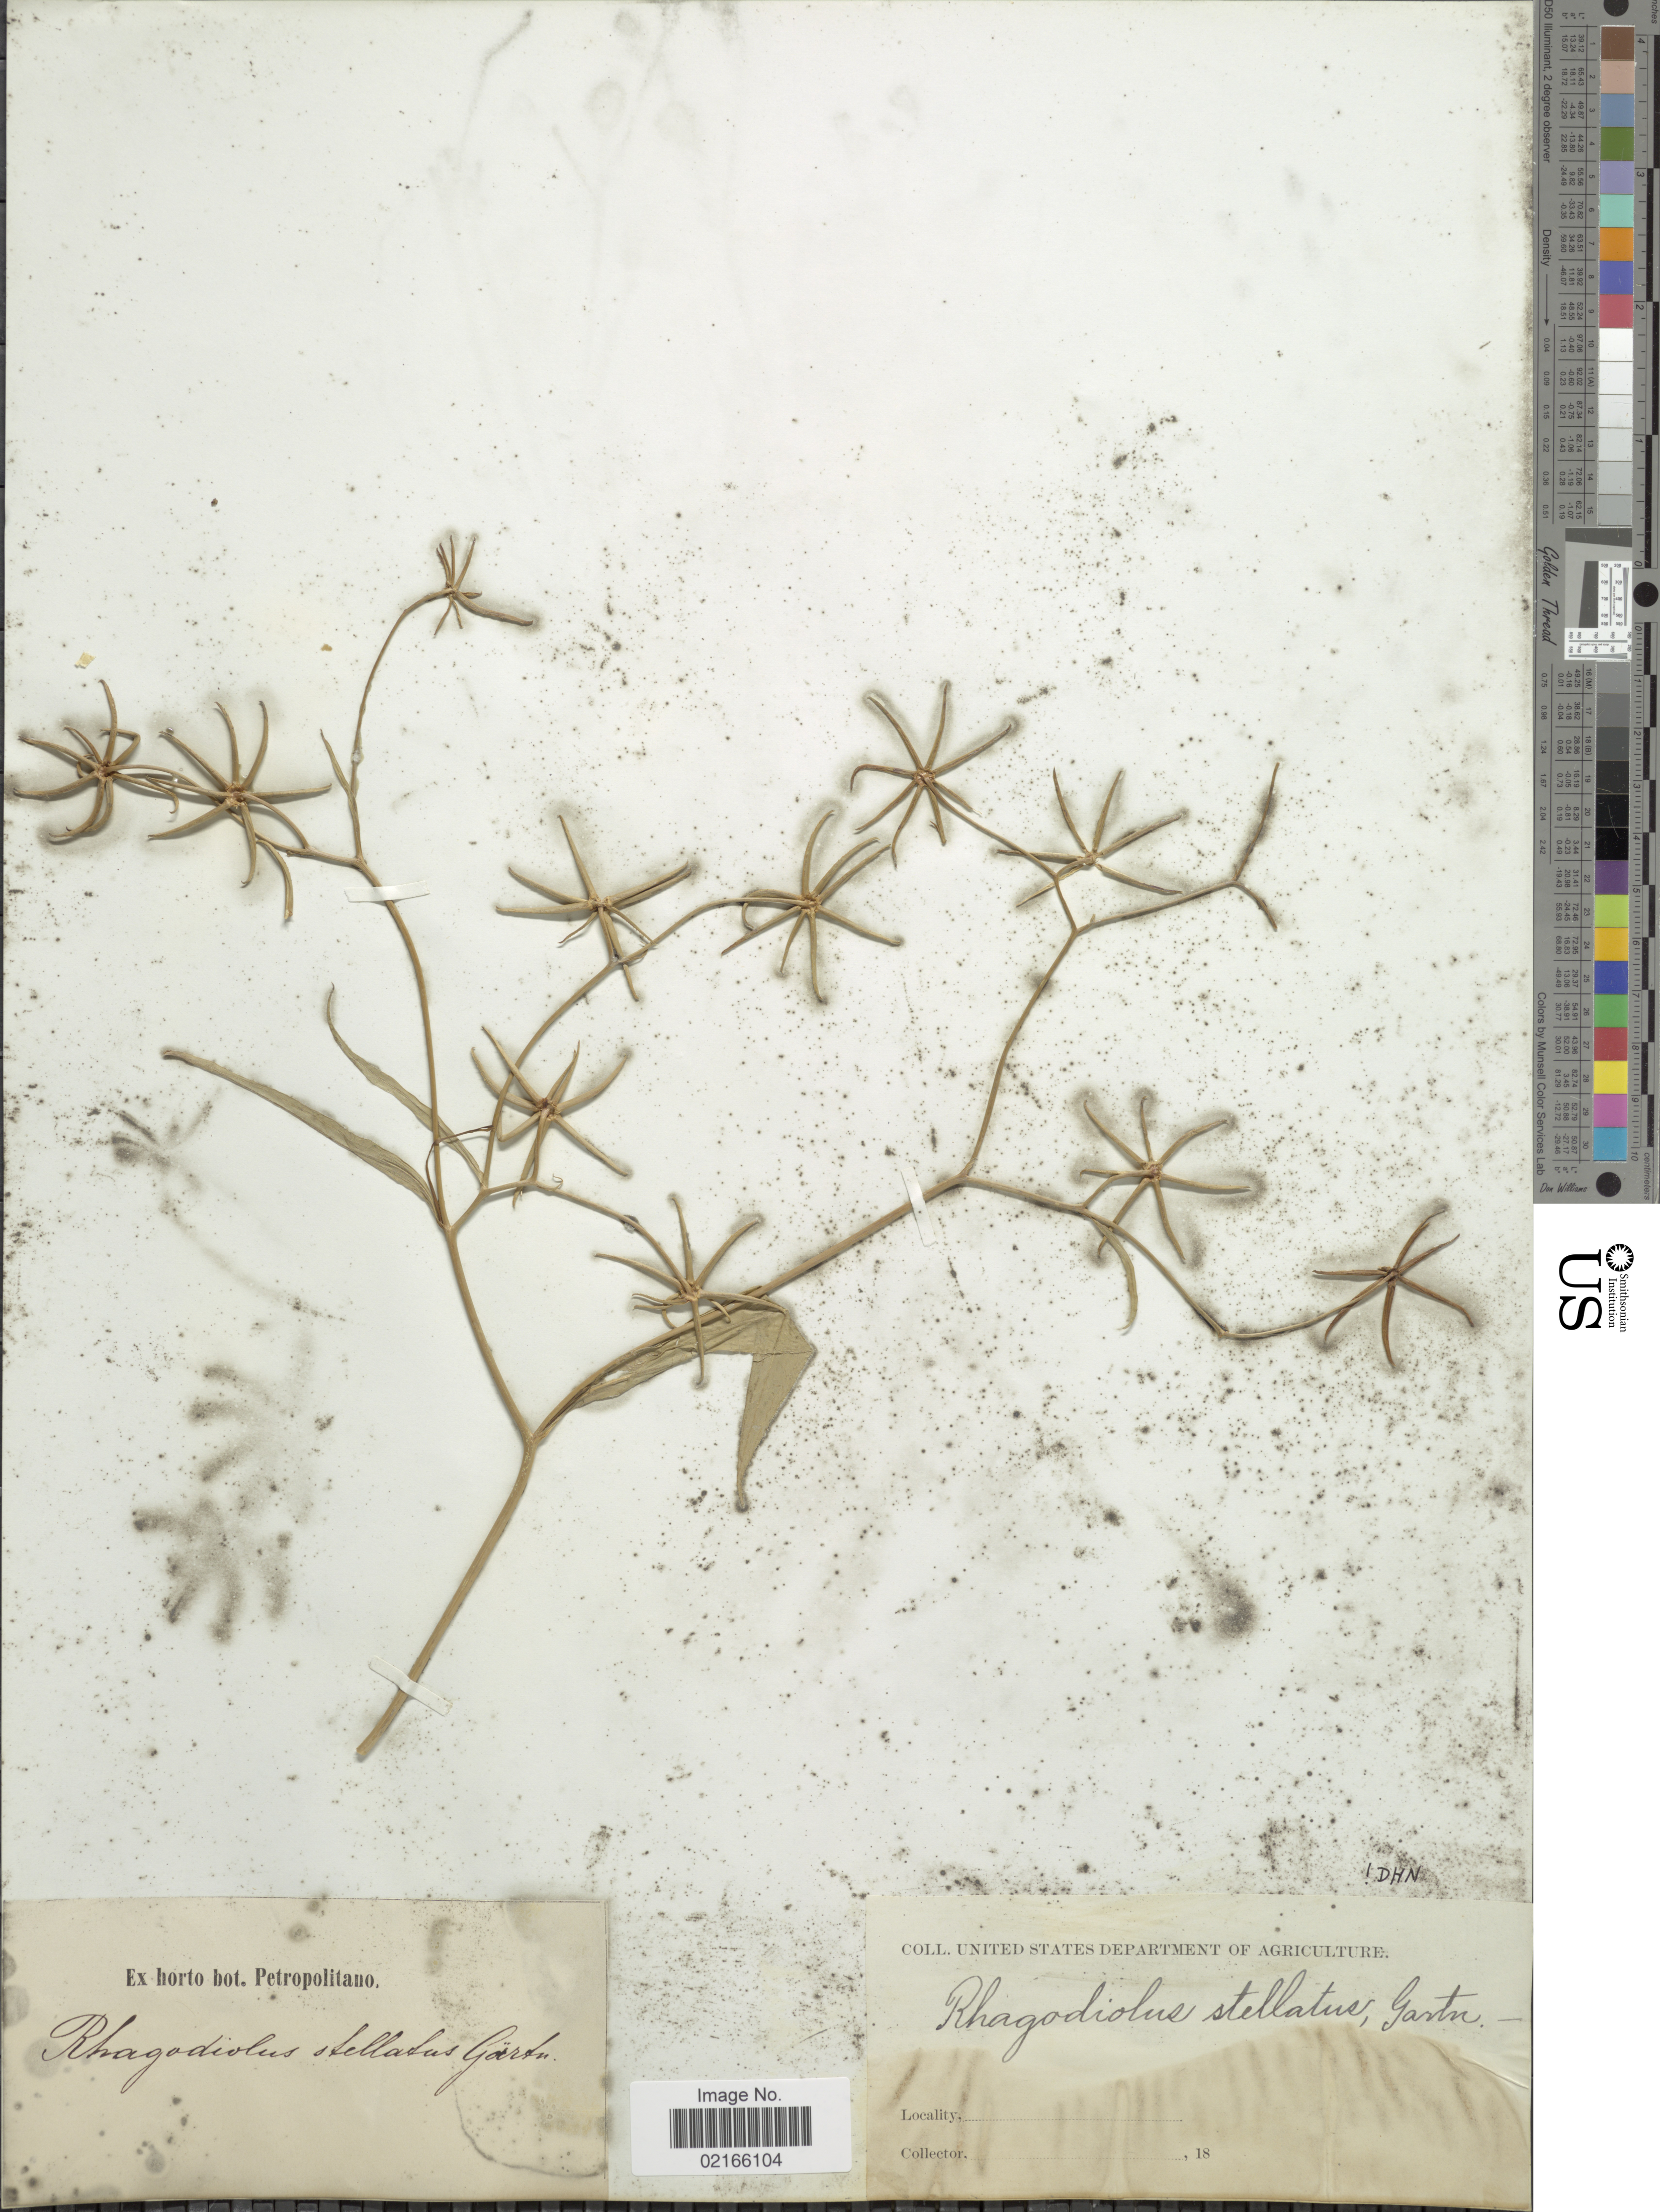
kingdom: Plantae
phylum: Tracheophyta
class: Magnoliopsida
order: Asterales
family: Asteraceae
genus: Rhagadiolus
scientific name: Rhagadiolus stellatus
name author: (L.) Gaertn.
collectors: ex Horto Bot. Petropolitano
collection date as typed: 18